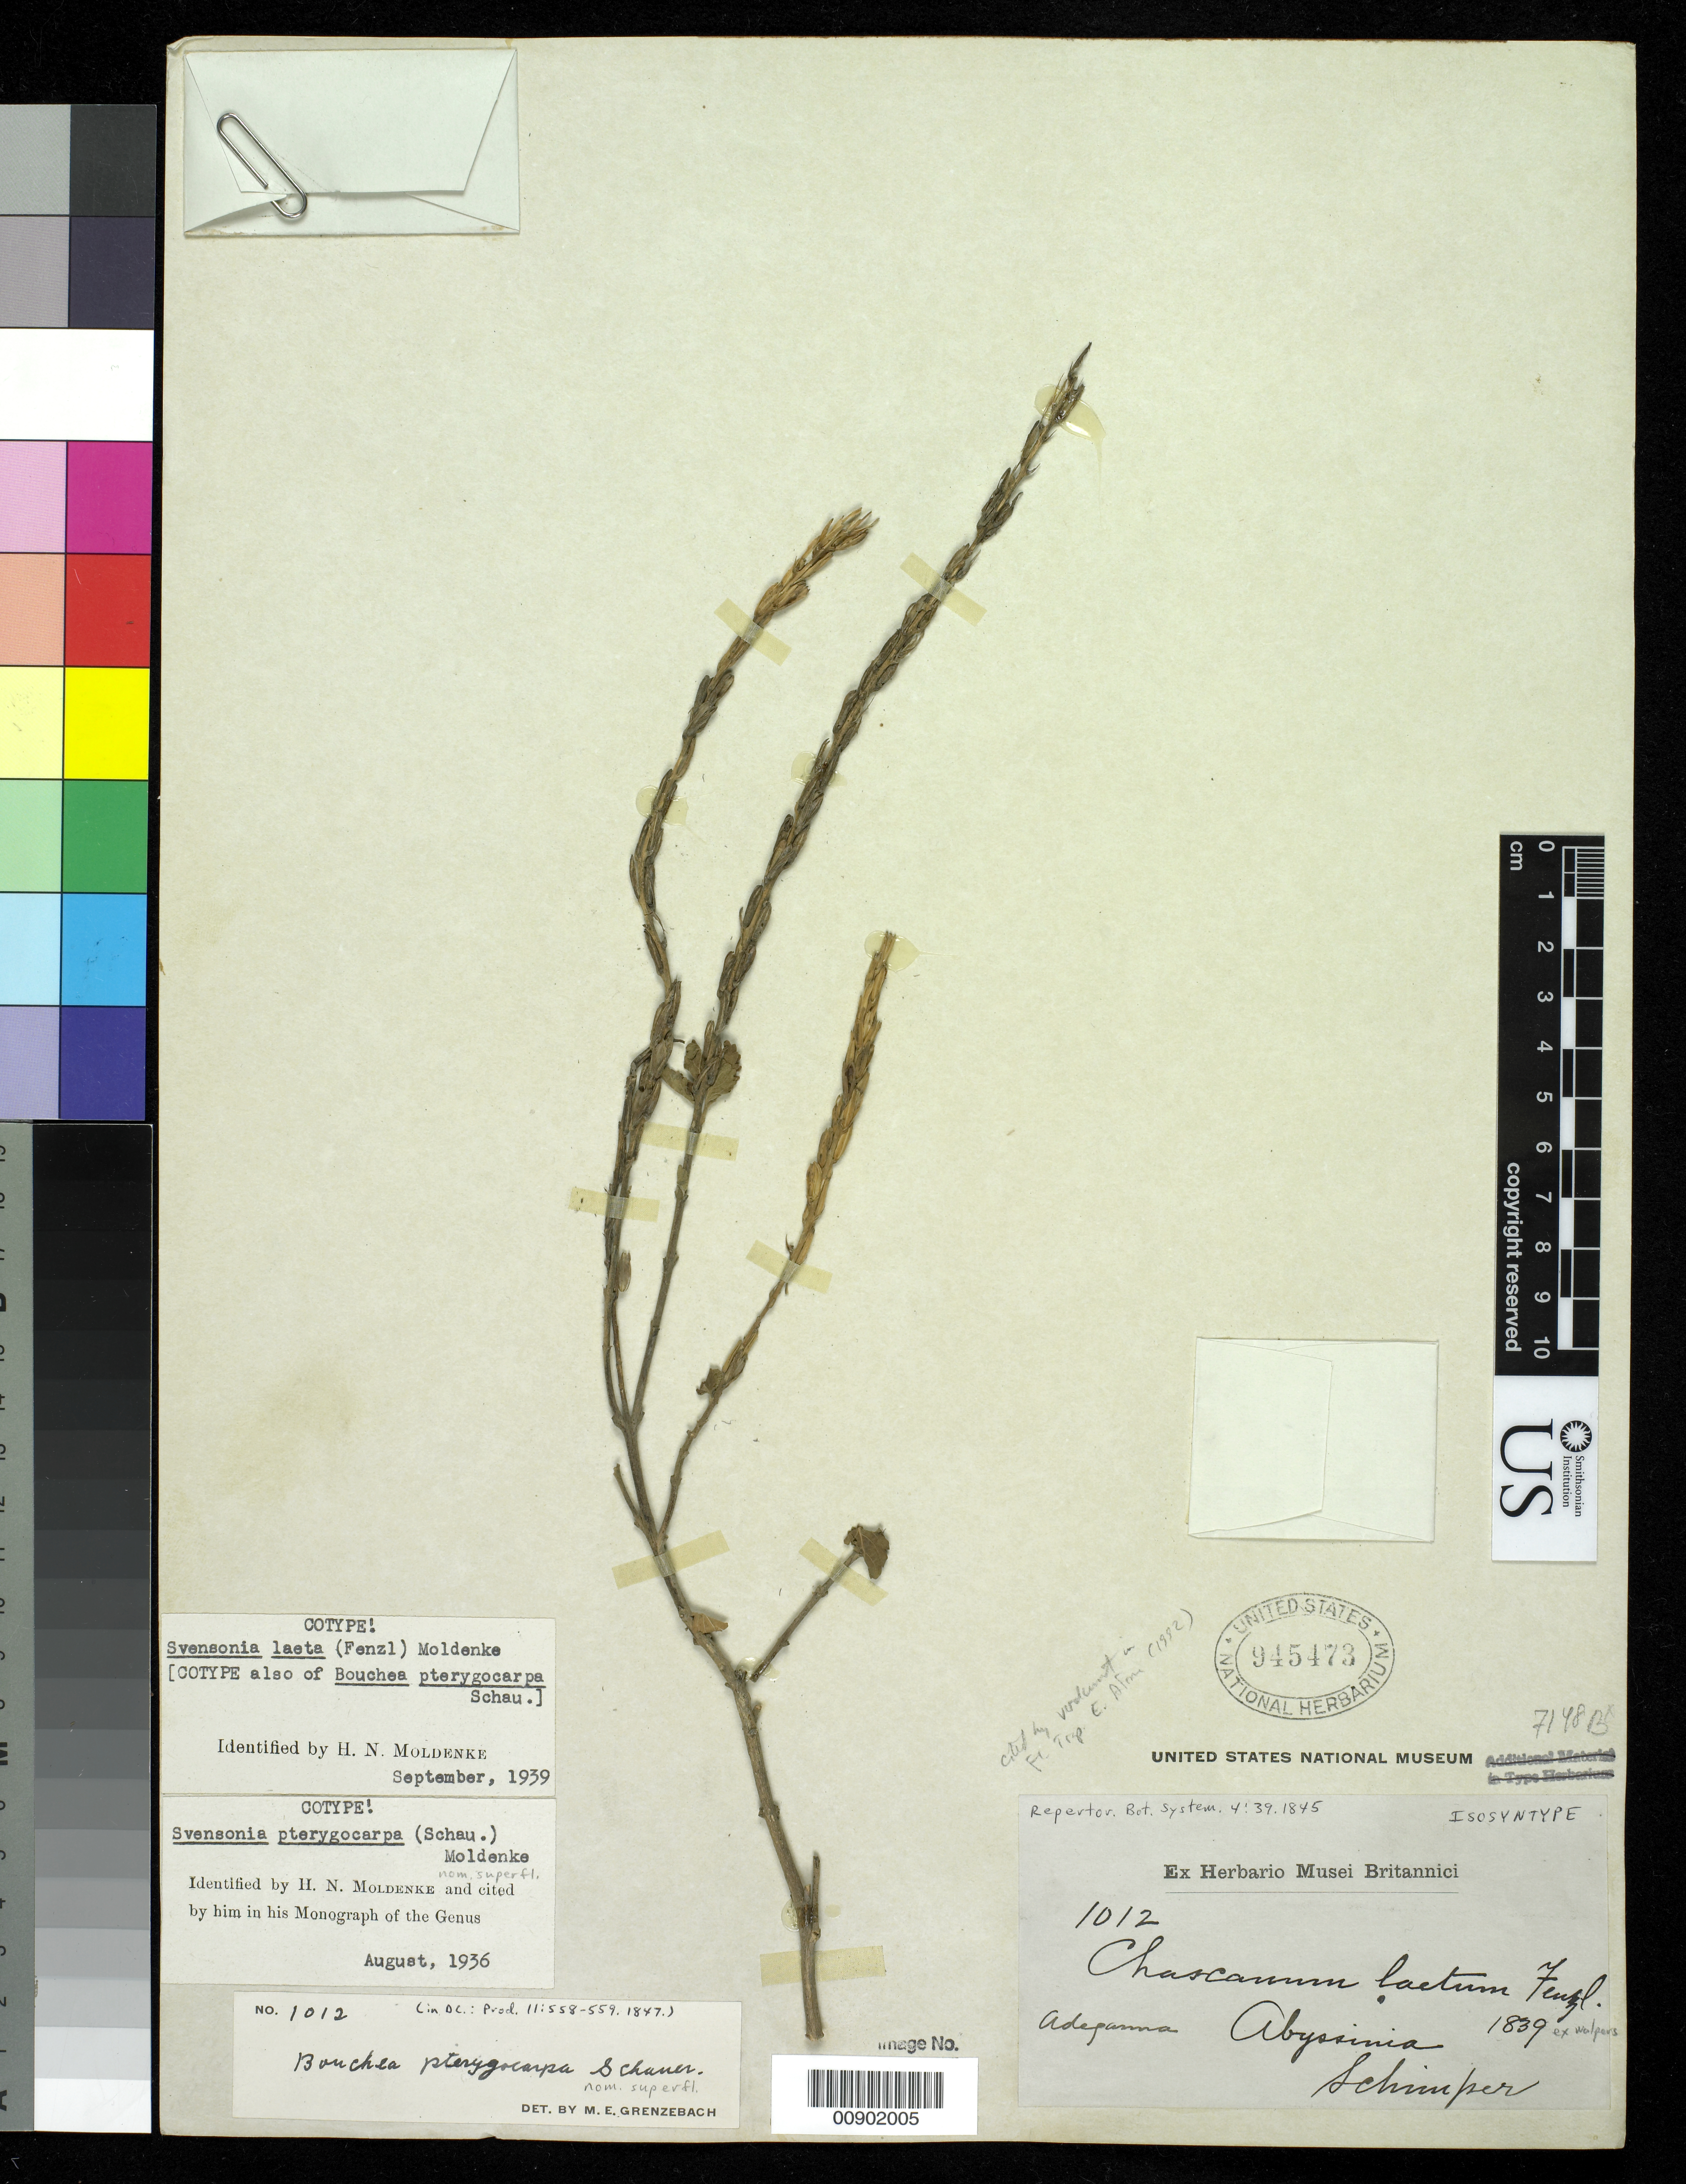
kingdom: Plantae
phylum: Tracheophyta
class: Magnoliopsida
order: Lamiales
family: Verbenaceae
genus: Chascanum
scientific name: Chascanum laetum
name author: Fenzl ex Walpers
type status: Isosyntype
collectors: G. W. Schimper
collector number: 1012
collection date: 1839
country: Ethiopia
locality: Abyssinia. Adeganna.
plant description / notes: Cited by Verdcourt in Fl. Trop. E. Africa (1992).; Also a type of Bouchea pterygocarpa Schauer, nom. superfl.; Cited by Verdcourt in Fl. Trop. E. Africa (1992).; Also a type of Chascanum laetum Fenzl ex Walp.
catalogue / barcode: US 945473